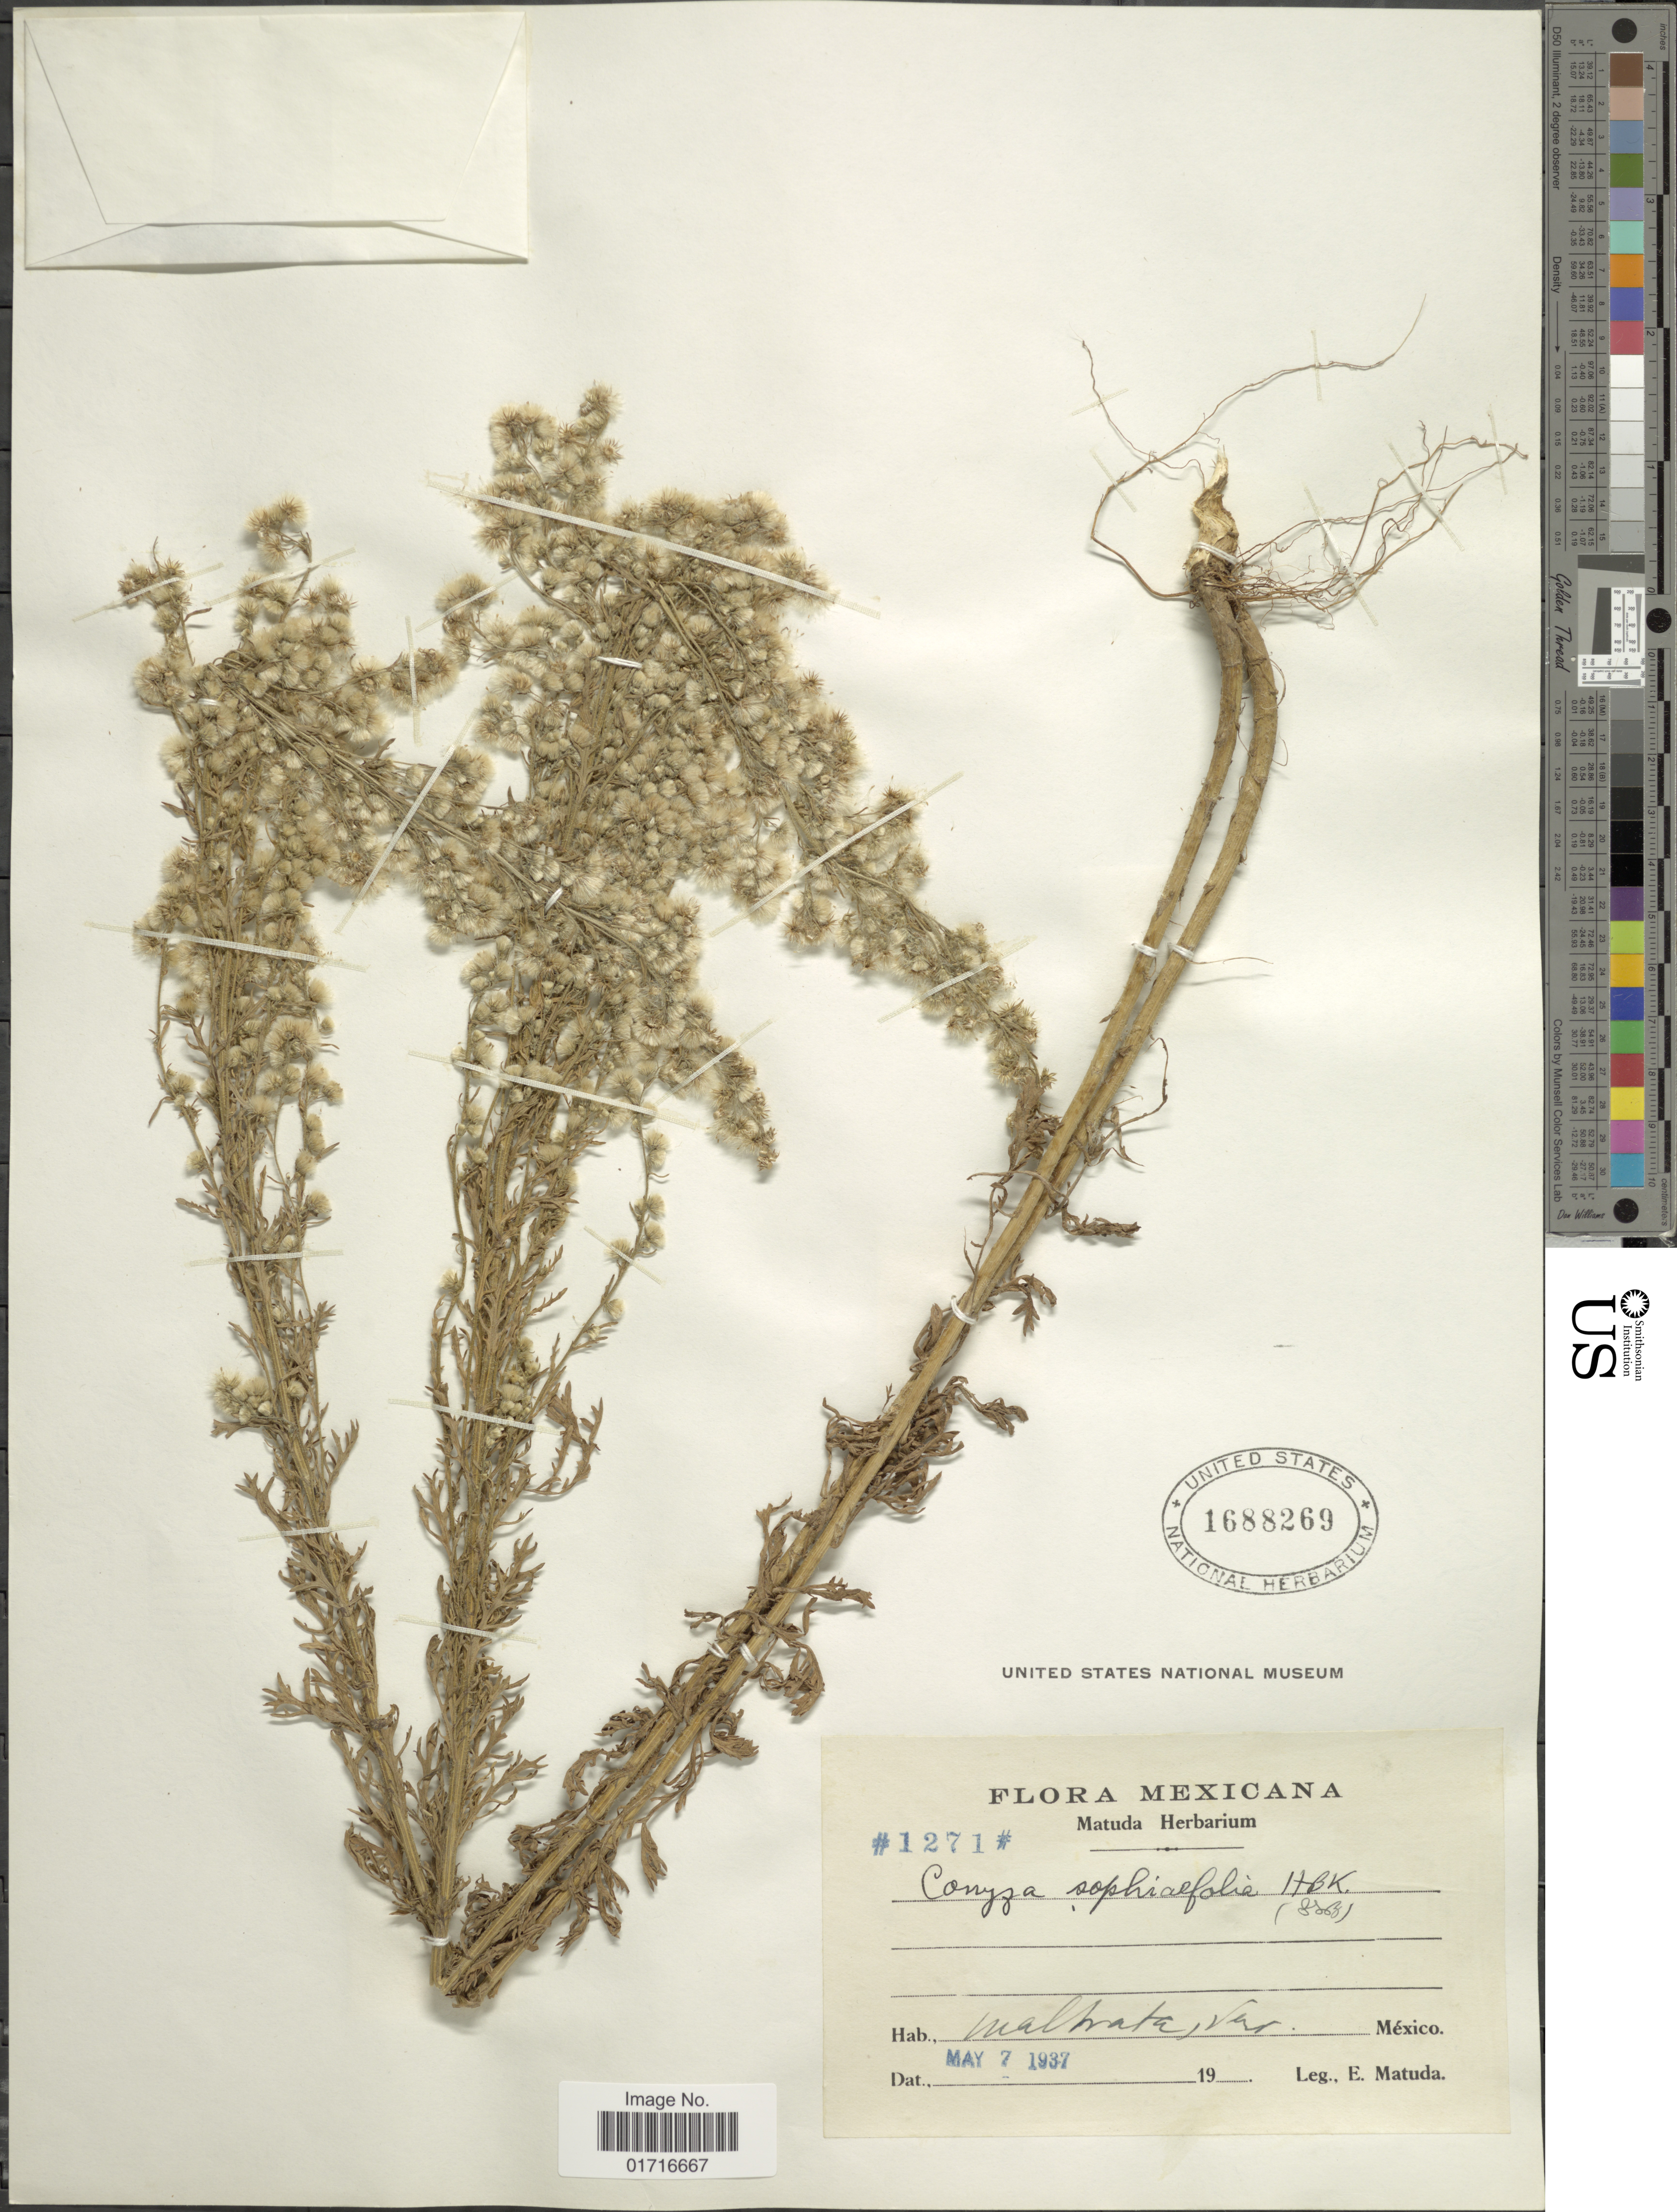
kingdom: Plantae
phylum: Tracheophyta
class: Magnoliopsida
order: Asterales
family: Asteraceae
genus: Conyza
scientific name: Conyza sophiaefolia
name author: Kunth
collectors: E. Matuda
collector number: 1271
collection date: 1937-05-07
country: Mexico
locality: Maltrata, Var.Mexico.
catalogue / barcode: US 1688269